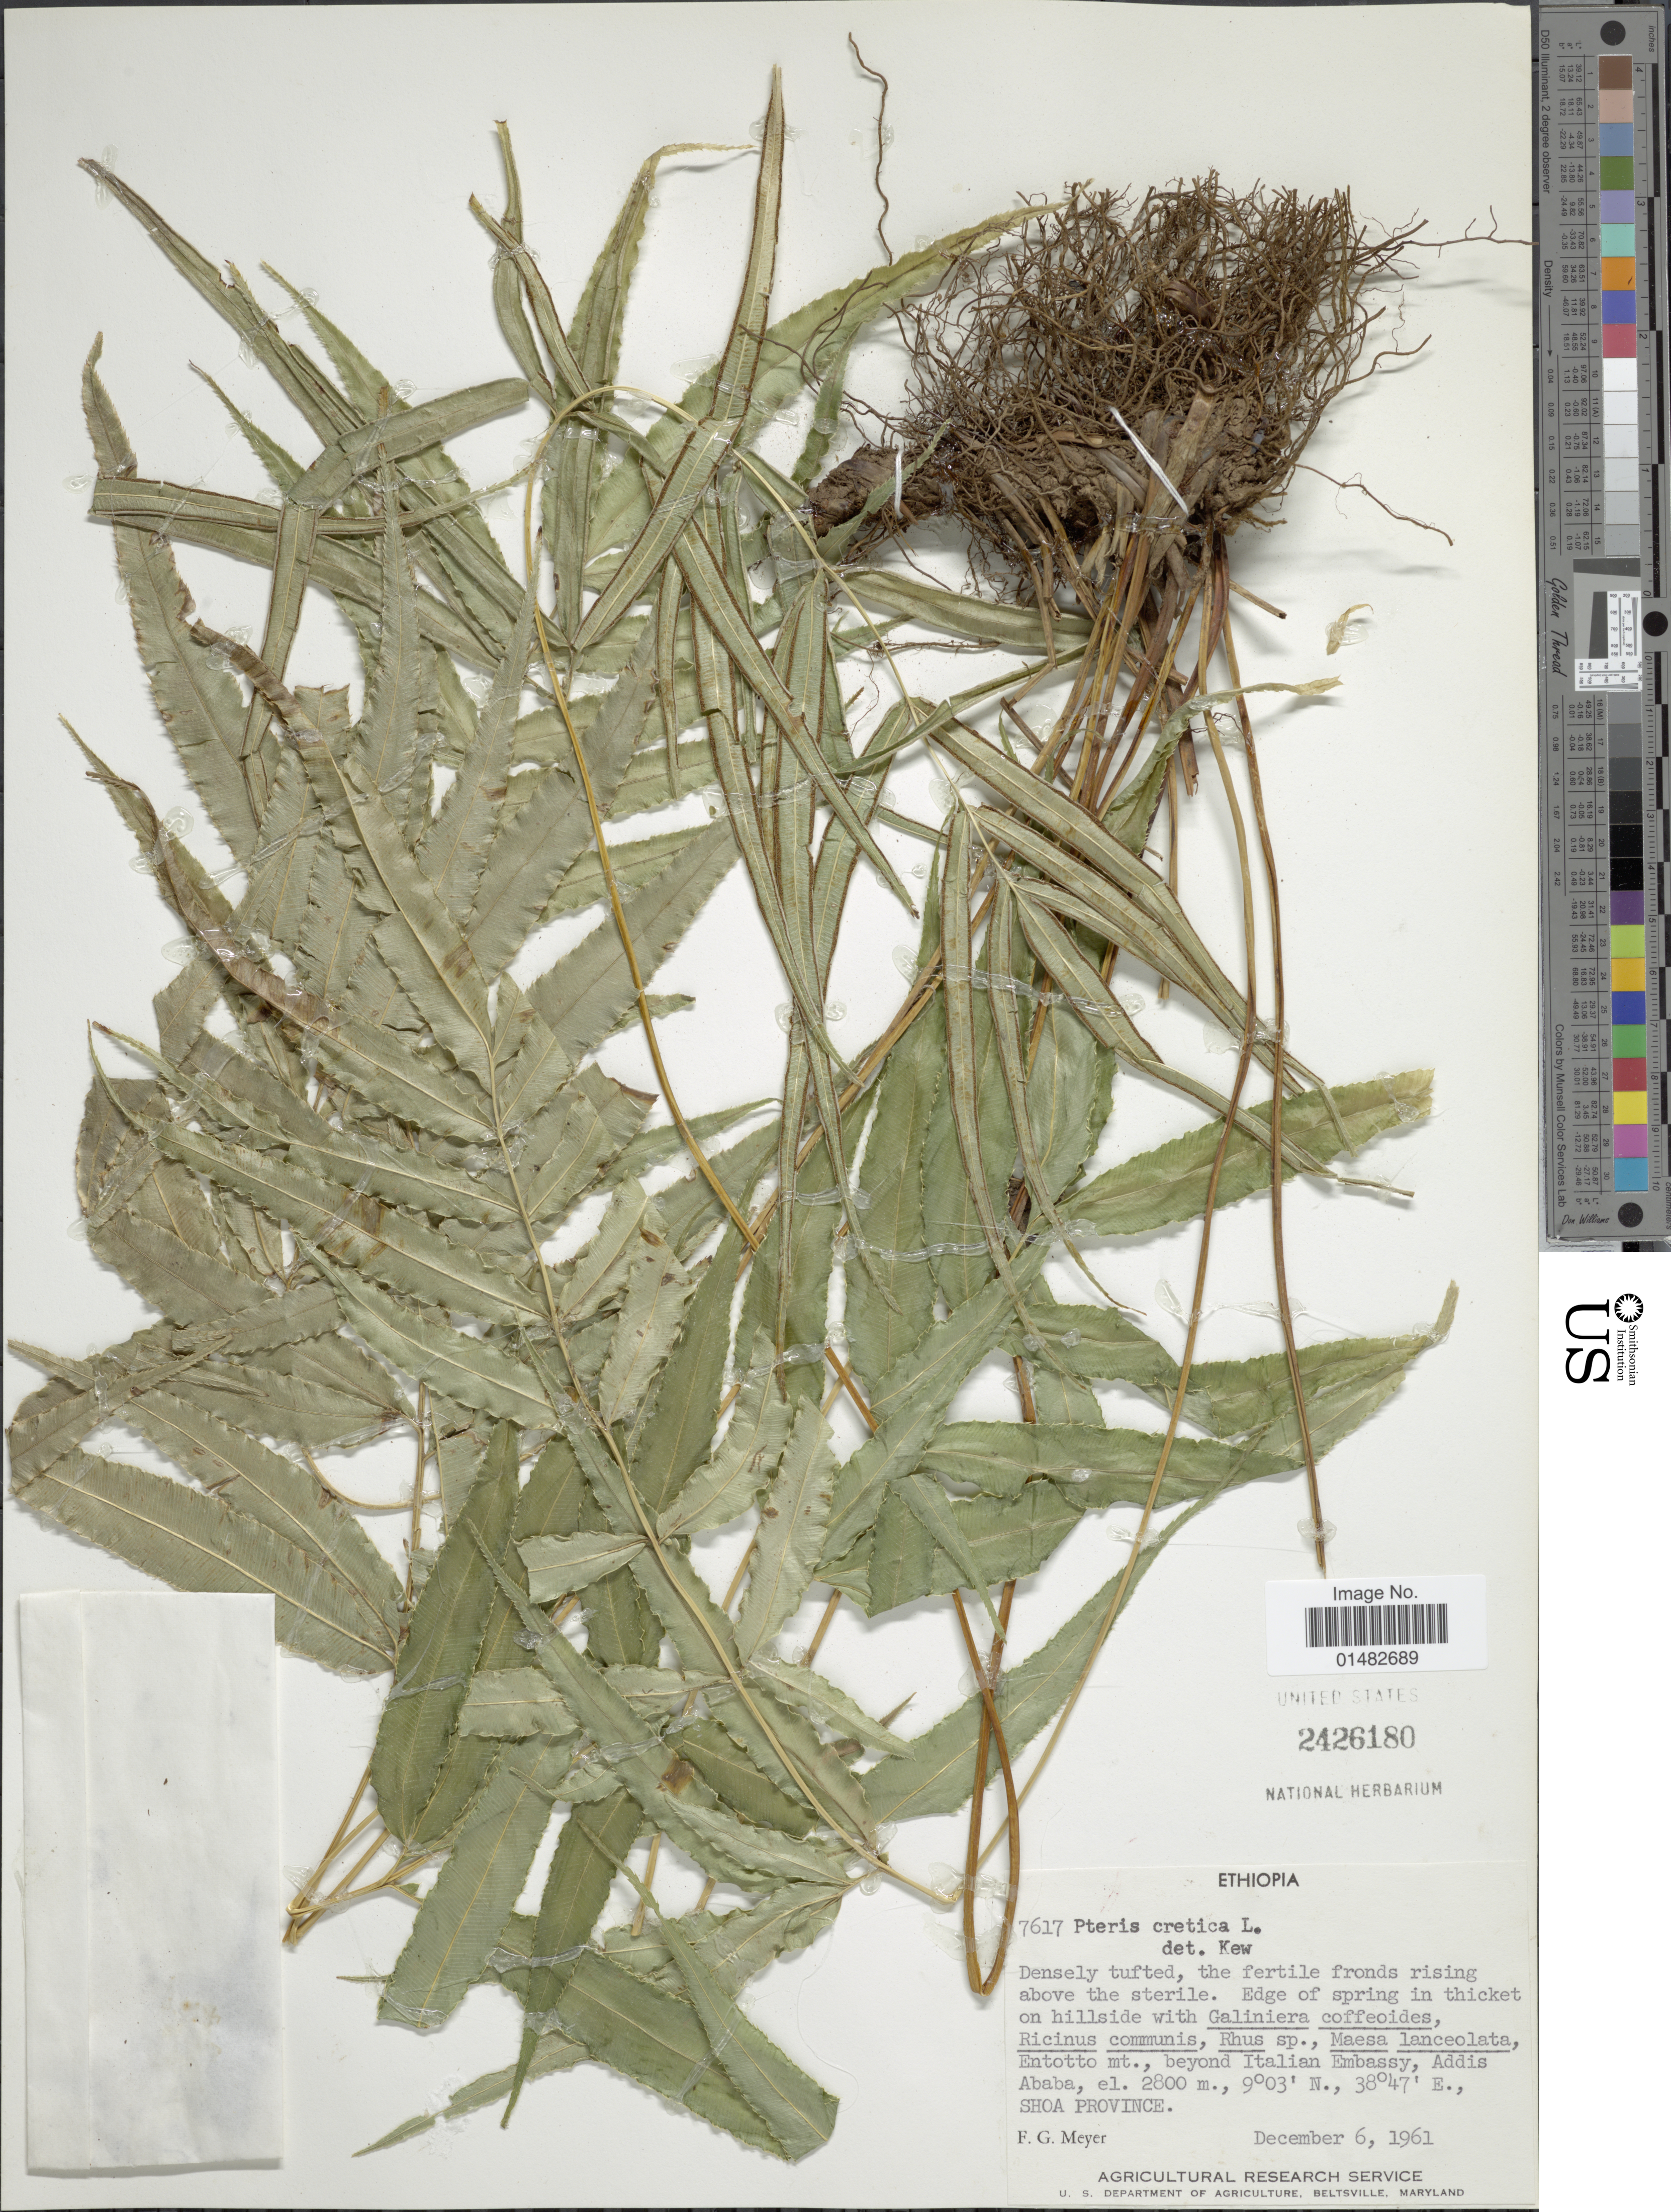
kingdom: Plantae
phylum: Tracheophyta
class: Polypodiopsida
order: Polypodiales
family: Pteridaceae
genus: Pteris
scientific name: Pteris cretica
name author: L.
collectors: F. G. Meyer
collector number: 7617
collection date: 1961-12-06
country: Ethiopia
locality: Ethiopia, Beyond Italian Embassy, Addis Ababa, Shoa Province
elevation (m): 2800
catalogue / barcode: US 2426180